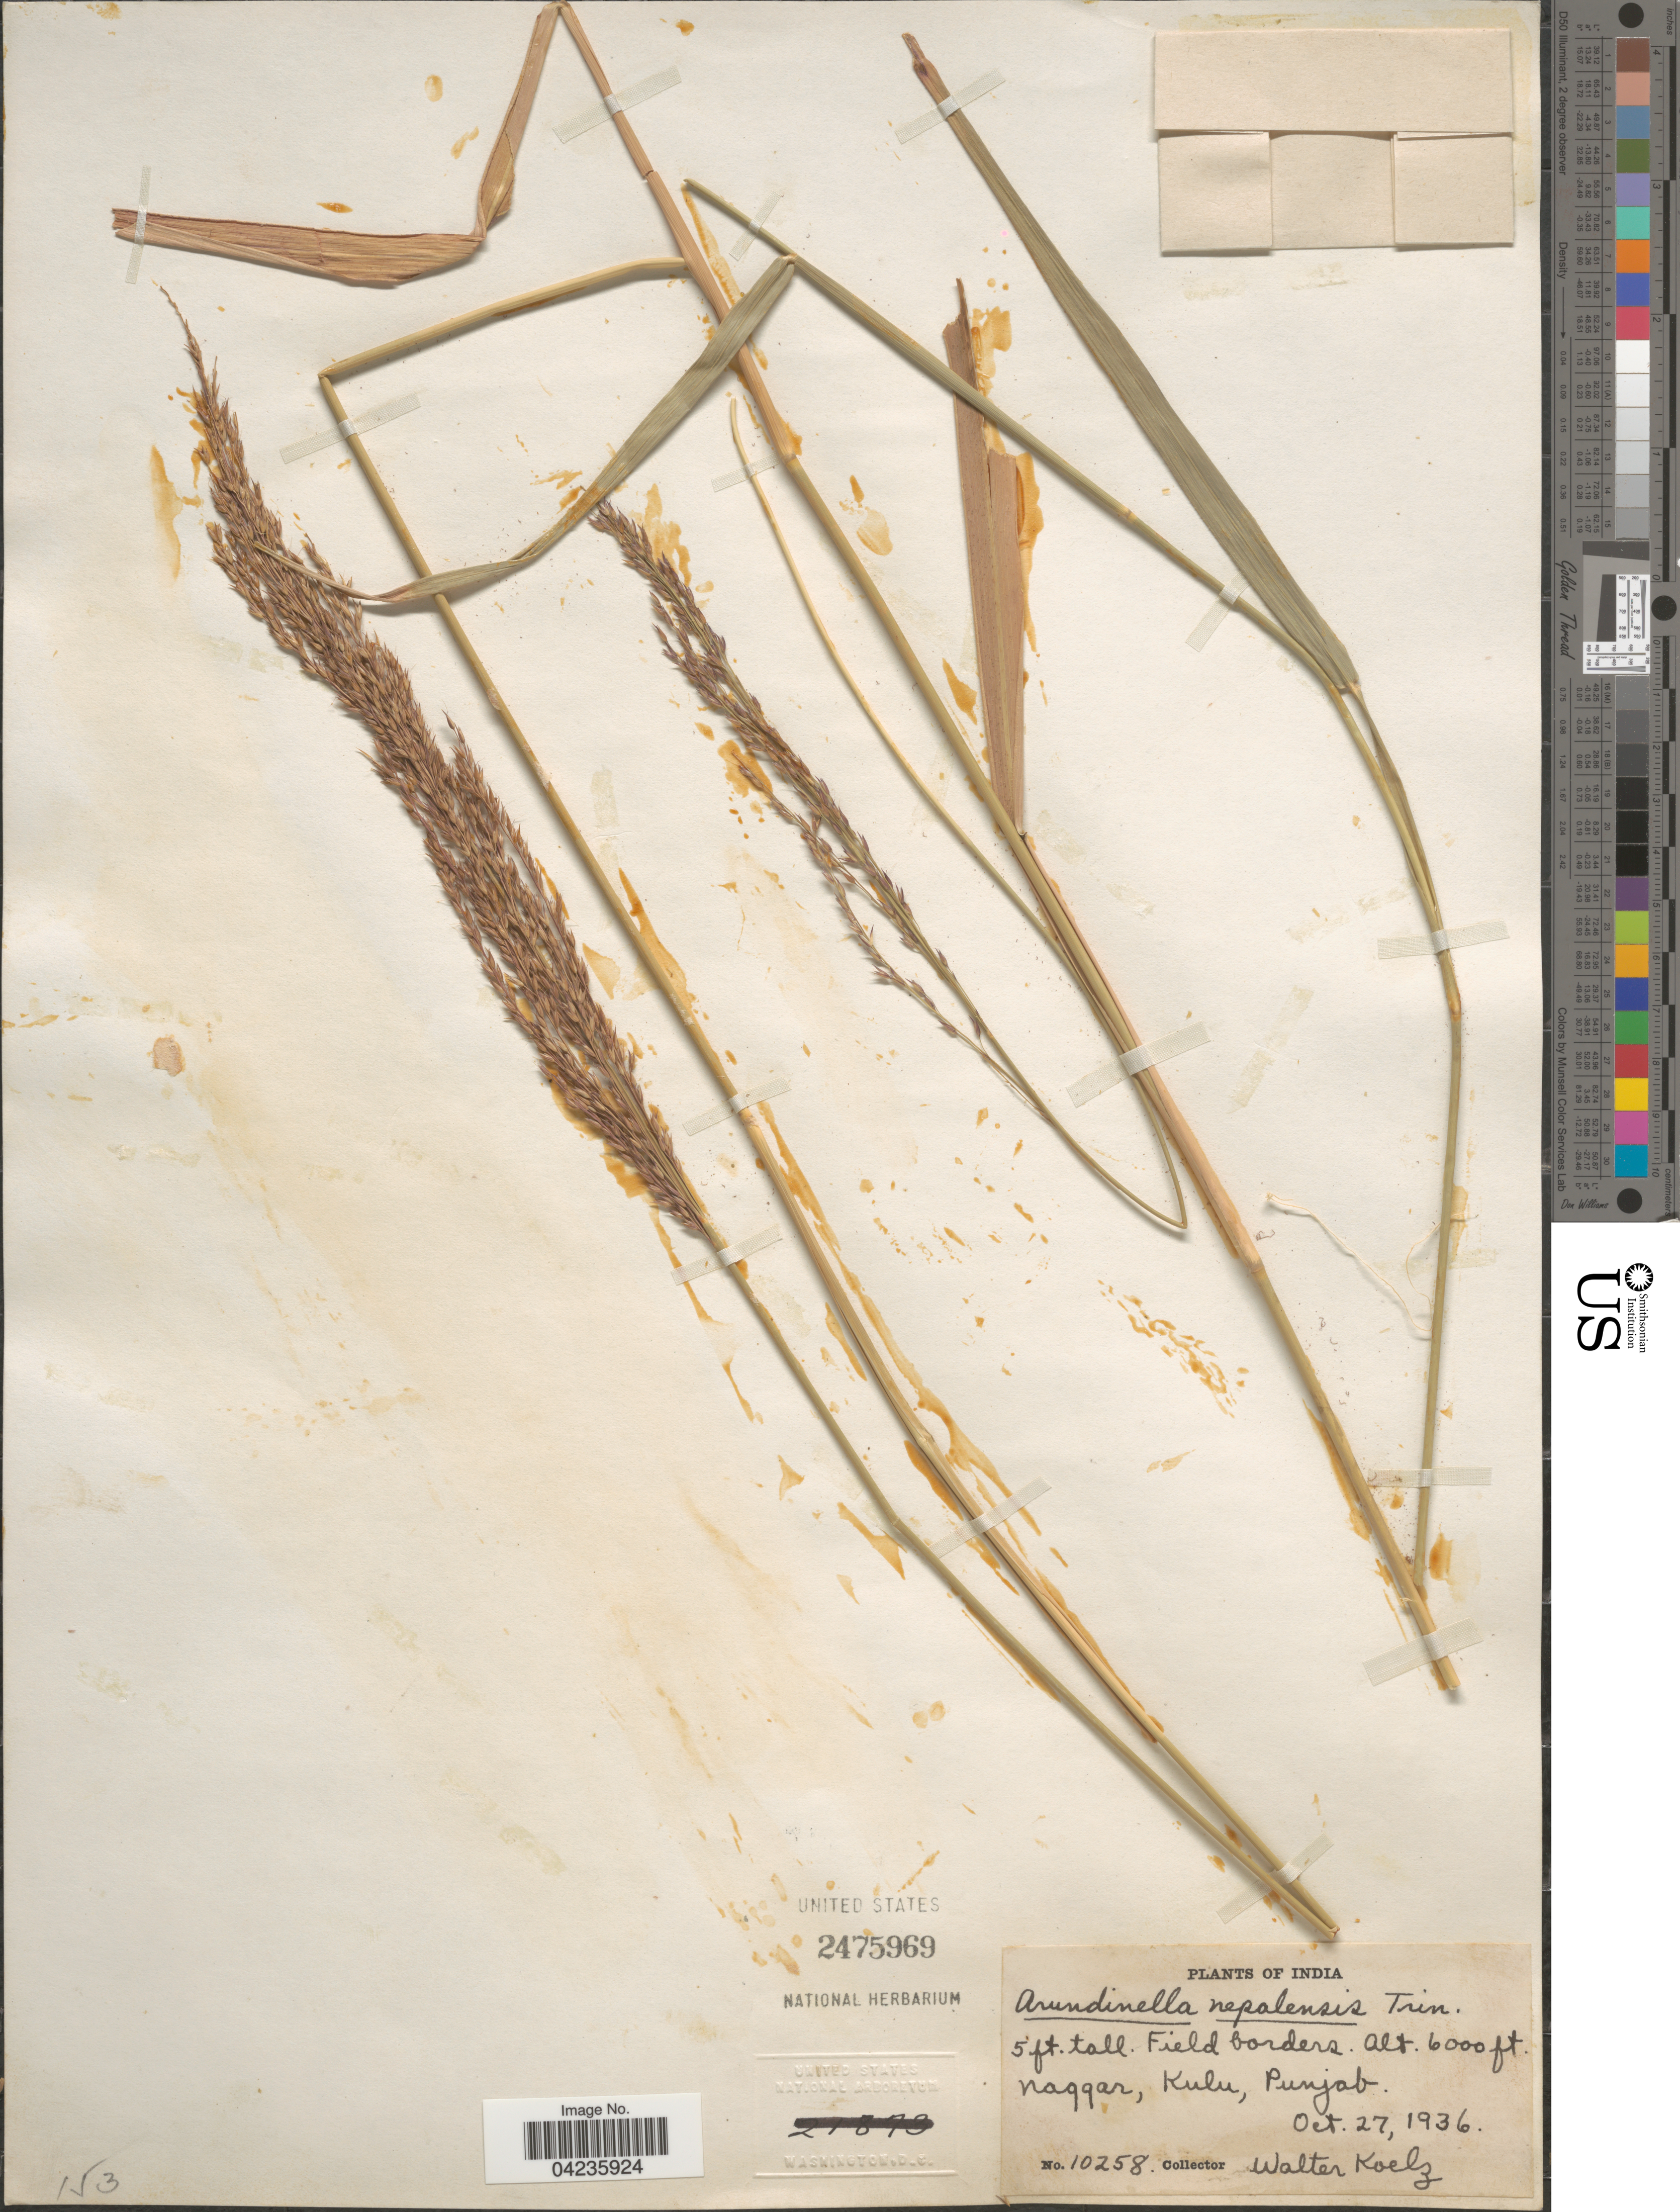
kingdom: Plantae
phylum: Tracheophyta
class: Liliopsida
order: Poales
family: Poaceae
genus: Arundinella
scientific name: Arundinella nepalensis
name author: Trin.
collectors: W. N. Koelz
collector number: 10258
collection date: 1936-10-27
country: India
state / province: Punjab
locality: Naggar, Kulu.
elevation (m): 1829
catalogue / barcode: US 2475969